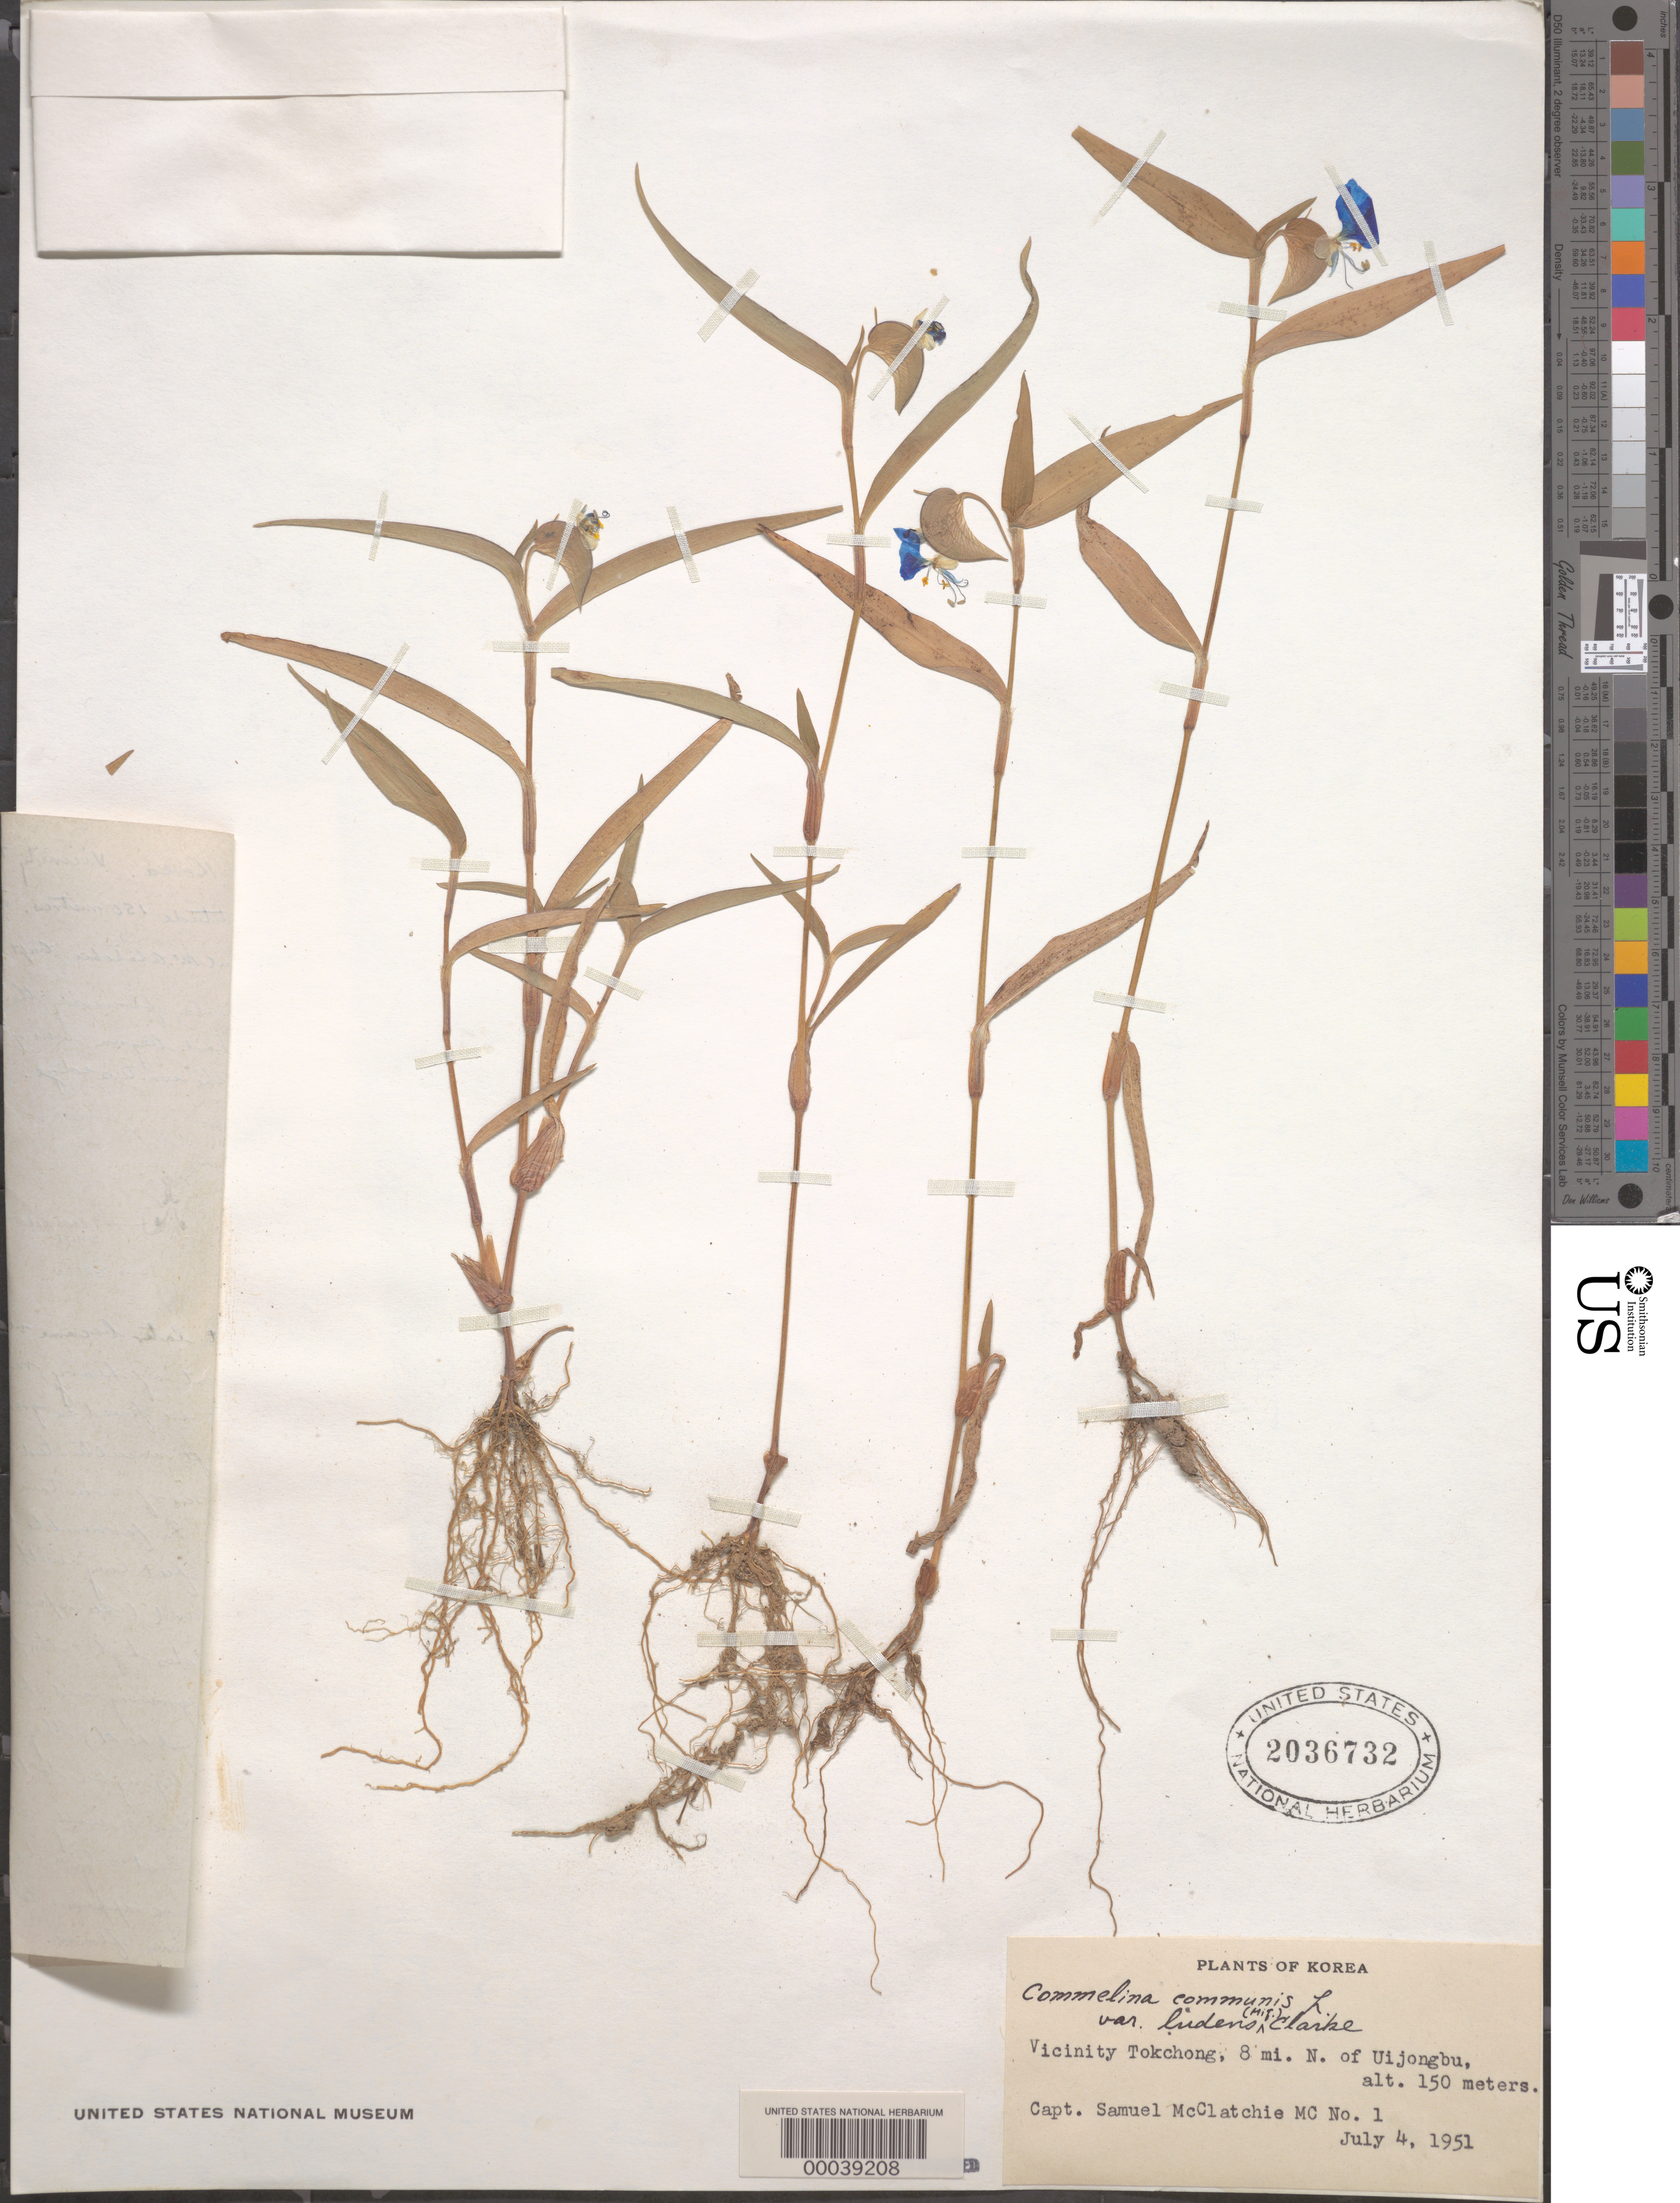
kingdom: Plantae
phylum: Tracheophyta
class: Liliopsida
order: Commelinales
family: Commelinaceae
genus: Commelina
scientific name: Commelina communis var. ludens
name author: (Miq.) C.B. Clarke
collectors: S. McClatchie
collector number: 1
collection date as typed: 04 Jul 1951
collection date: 1951-07-04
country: South Korea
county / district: Kyonggi-do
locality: N of Uijongbu, near Tokchong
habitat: Rice paddy; waters edge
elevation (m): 150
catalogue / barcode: US 2036732